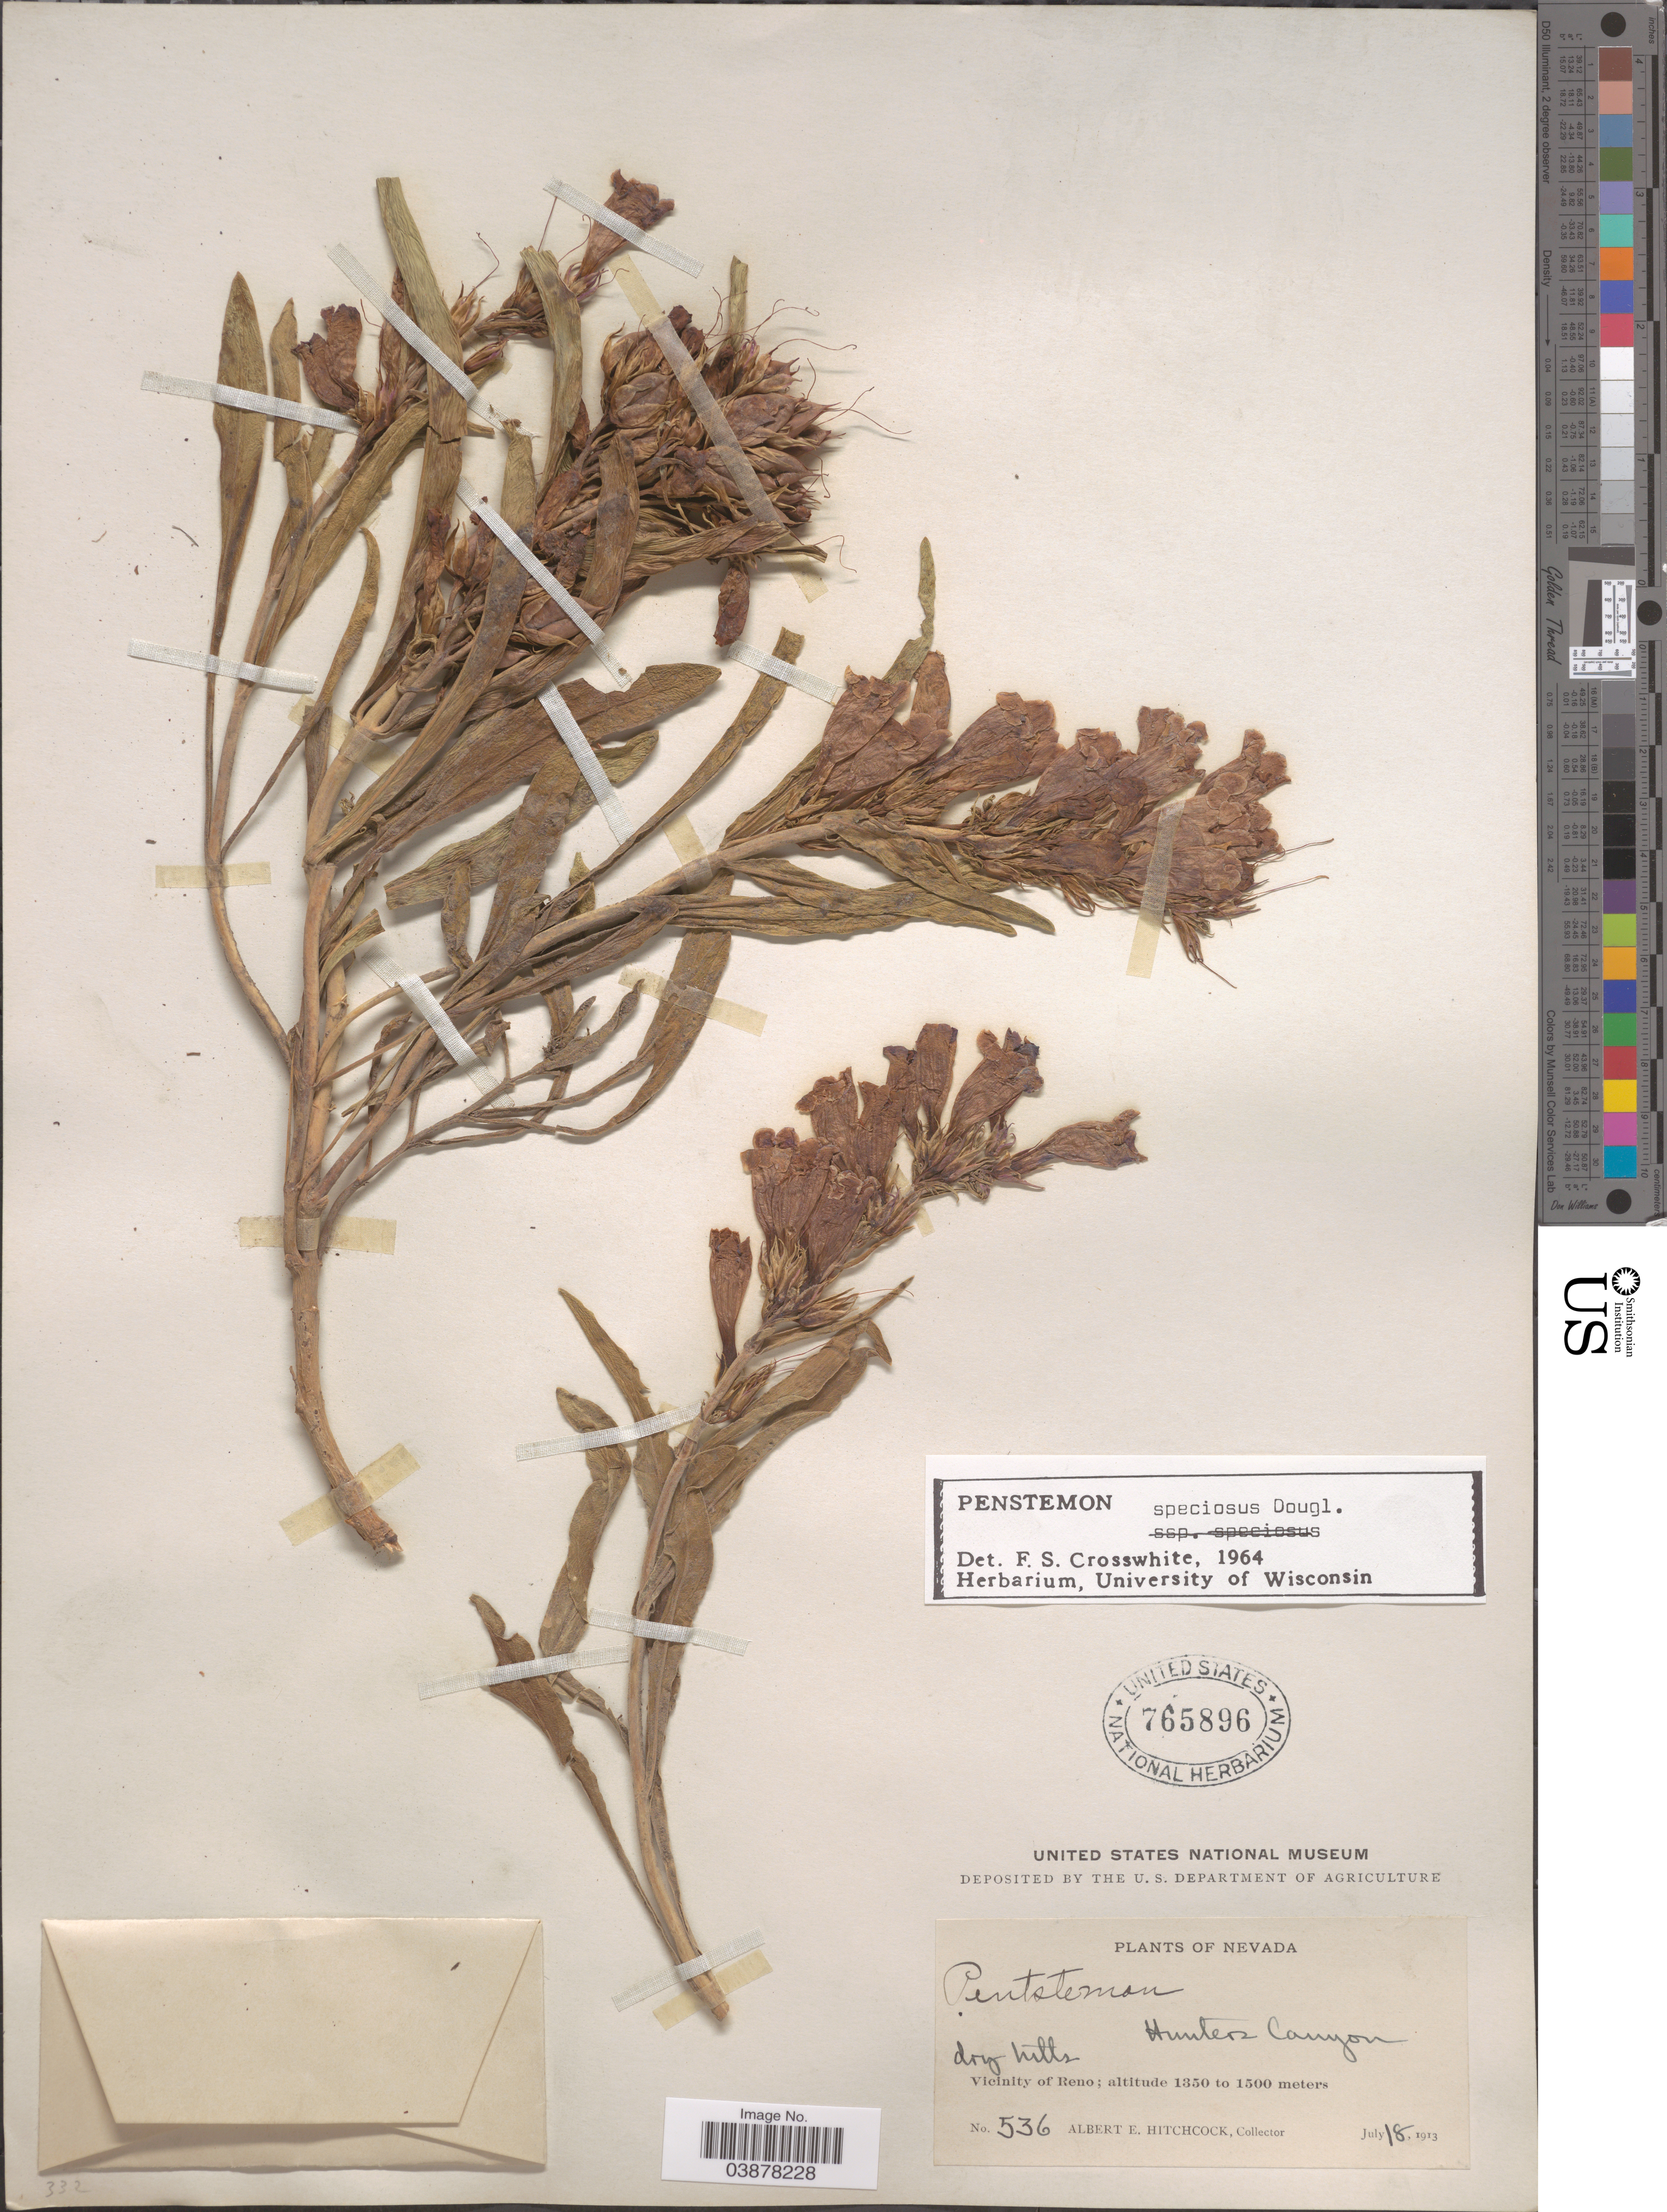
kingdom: Plantae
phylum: Tracheophyta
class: Magnoliopsida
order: Lamiales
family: Plantaginaceae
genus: Penstemon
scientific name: Penstemon speciosus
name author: Douglas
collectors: A. Hitchcock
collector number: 536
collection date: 1913-07-18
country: United States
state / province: Nevada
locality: Hunters Canyon. Vicinity of Reno.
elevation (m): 1350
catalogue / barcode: US 765896